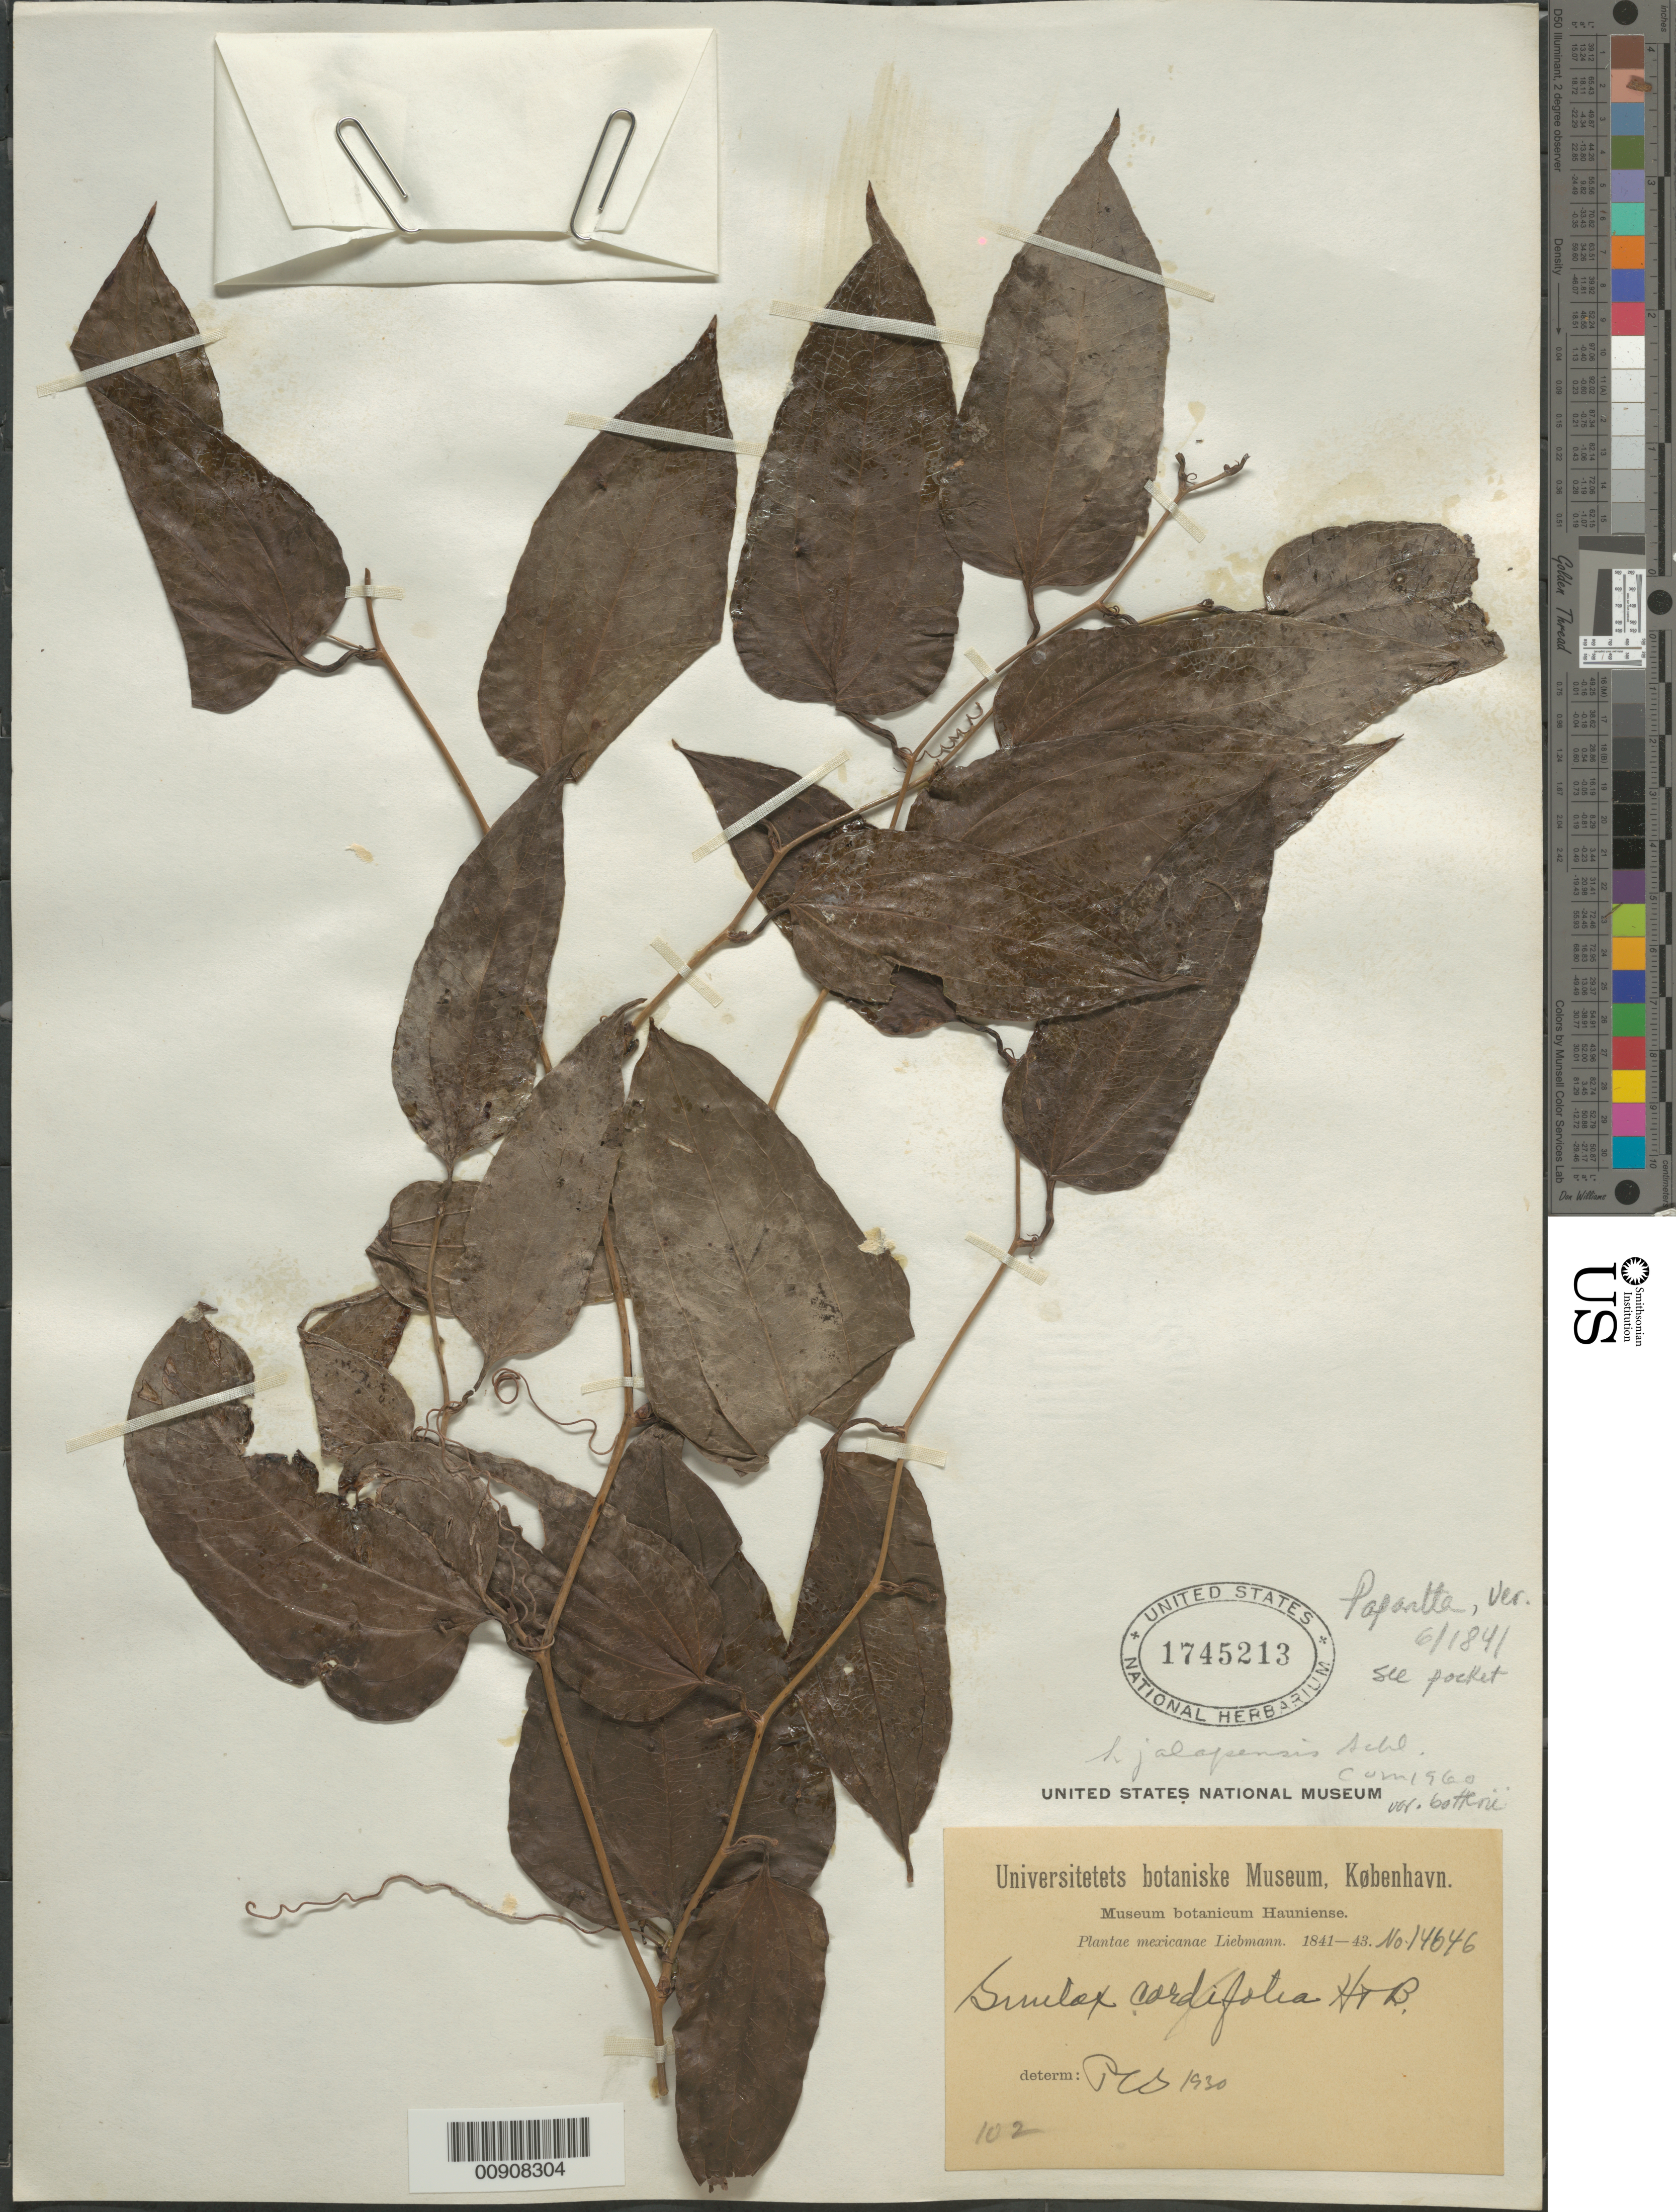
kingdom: Plantae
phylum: Tracheophyta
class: Liliopsida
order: Liliales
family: Smilacaceae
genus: Smilax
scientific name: Smilax jalapensis var. botteri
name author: (A. DC.) Killip & C.V. Morton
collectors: F. M. Liebmann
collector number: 14646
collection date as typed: Jun 1841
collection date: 1841-06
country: Mexico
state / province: Veracruz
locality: Papantla.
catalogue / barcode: US 1745213